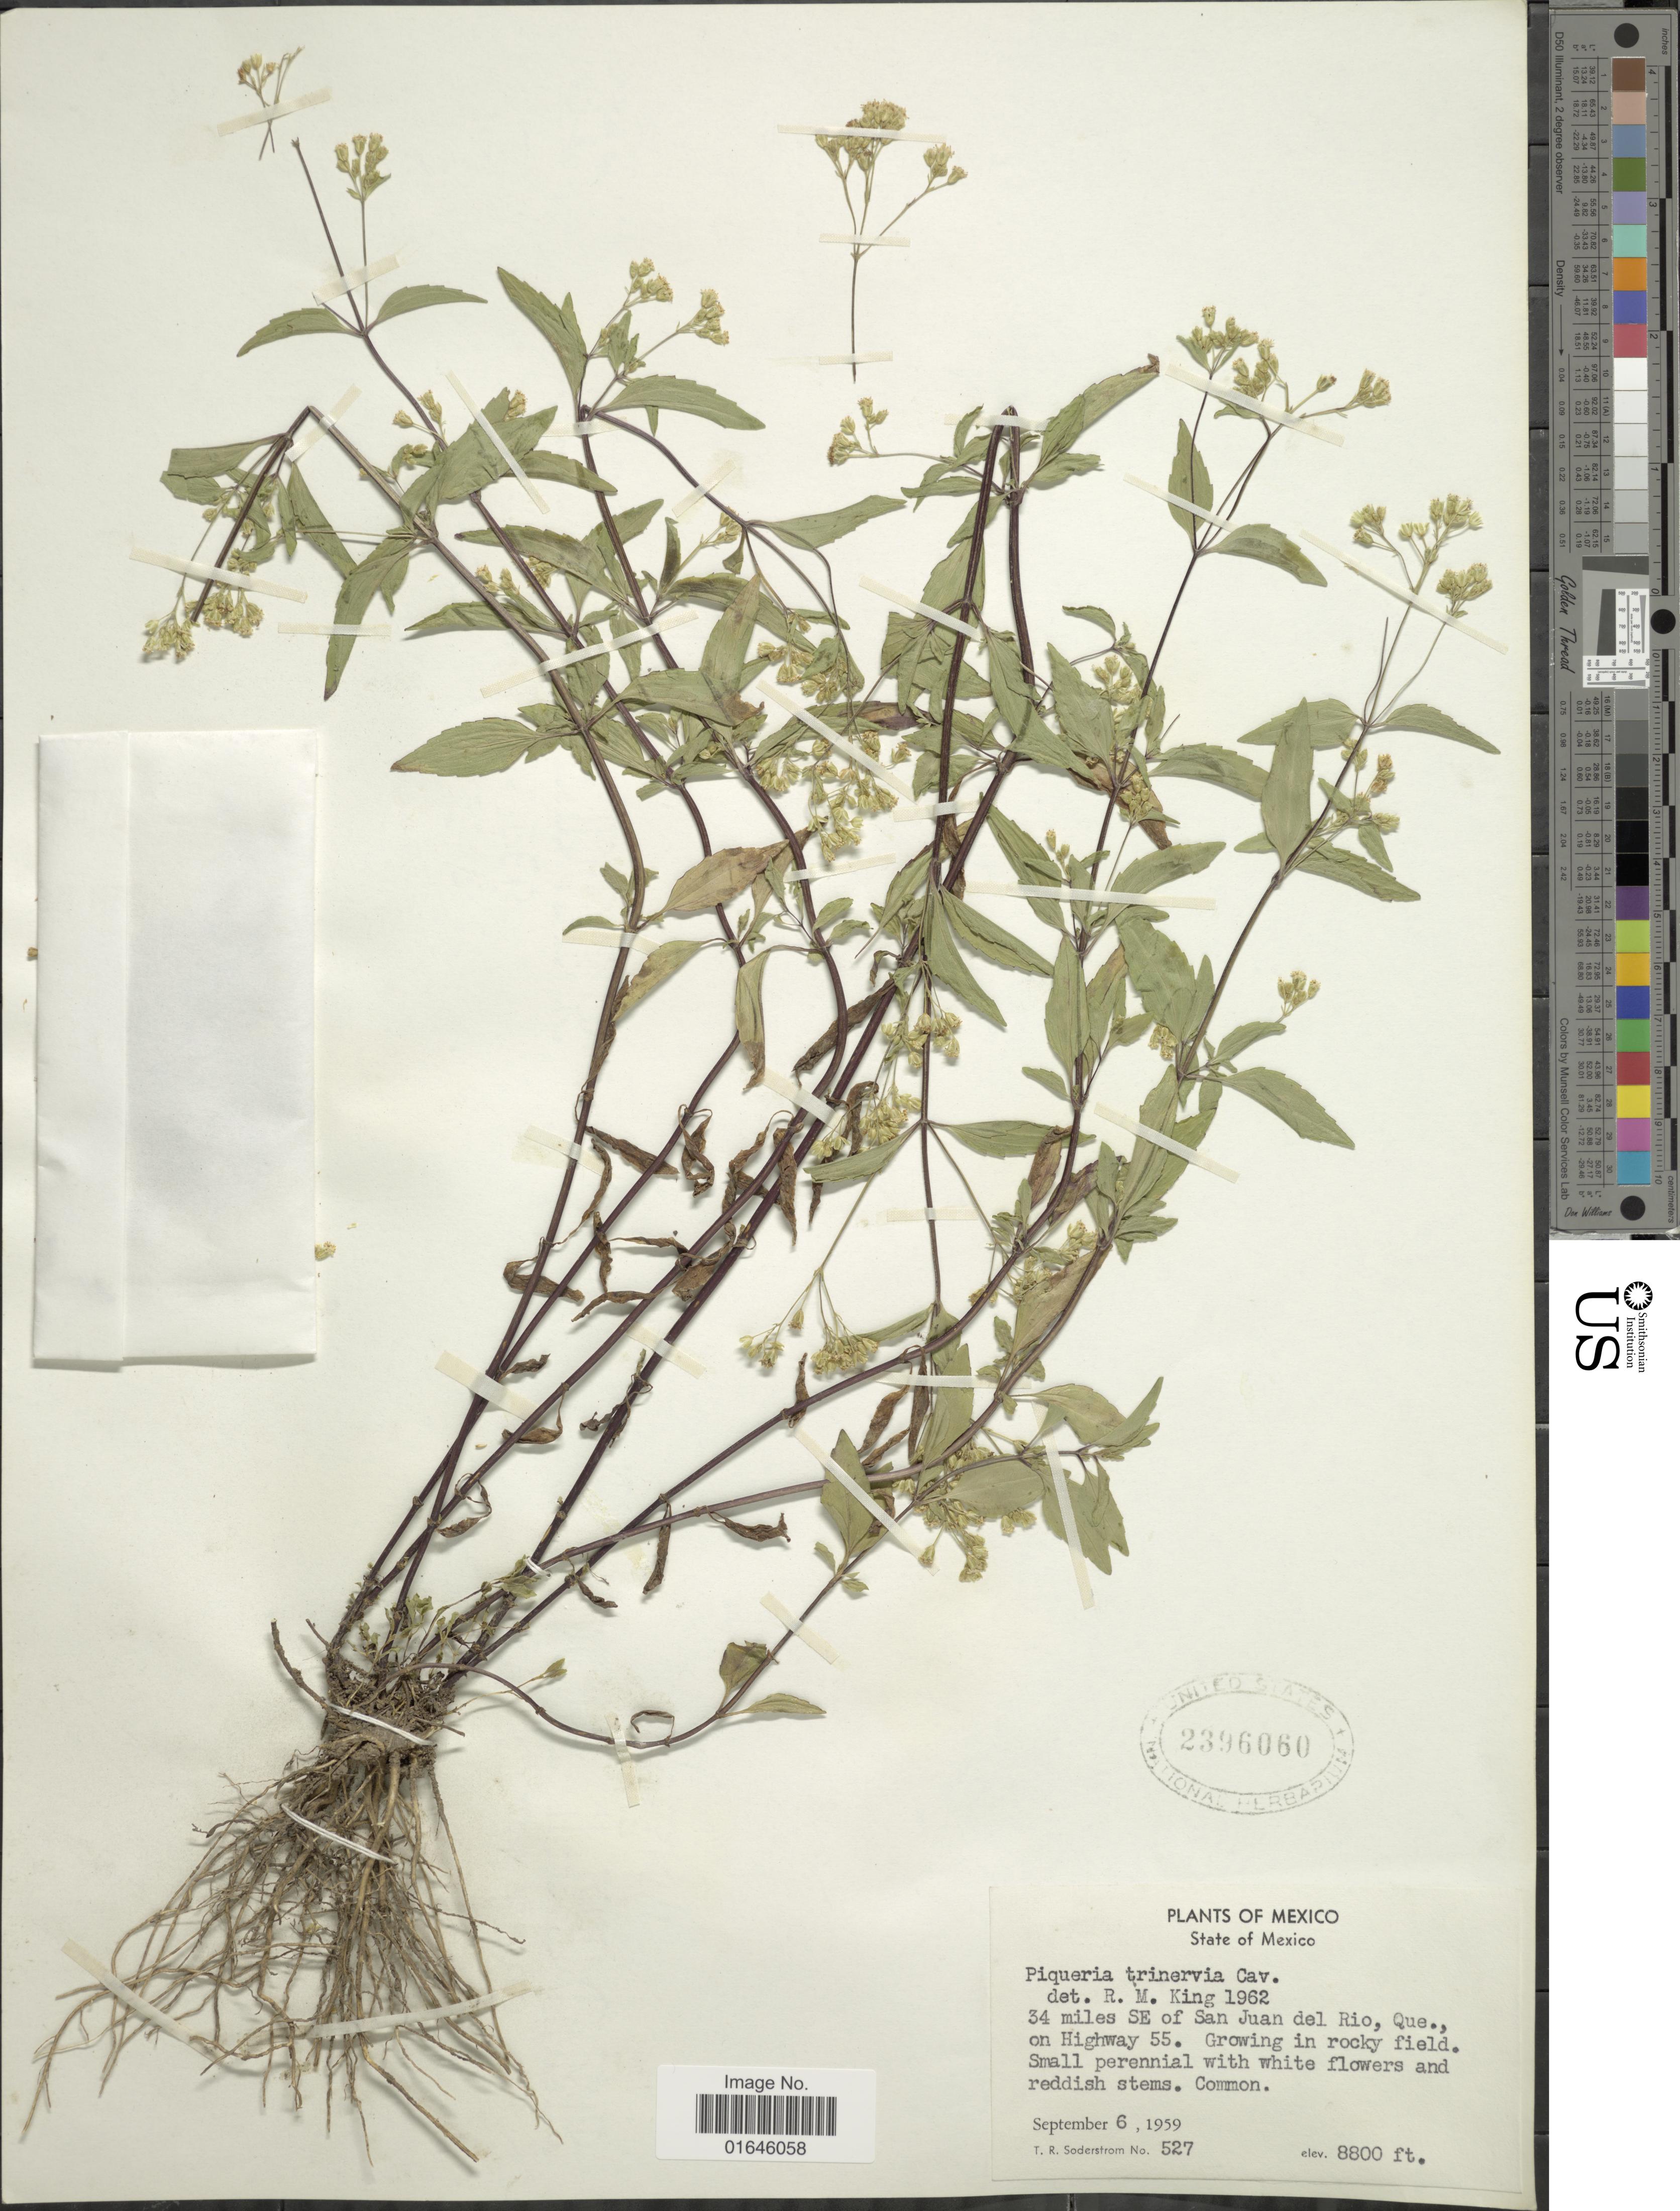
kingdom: Plantae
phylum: Tracheophyta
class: Magnoliopsida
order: Asterales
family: Asteraceae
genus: Piqueria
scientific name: Piqueria trinervia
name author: Cav.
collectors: T. R. Soderstrom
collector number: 527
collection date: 1959-09-06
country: Mexico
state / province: México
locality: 34 miles SE of San Juan del Rio, Que on Highway 55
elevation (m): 2682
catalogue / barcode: US 2396060